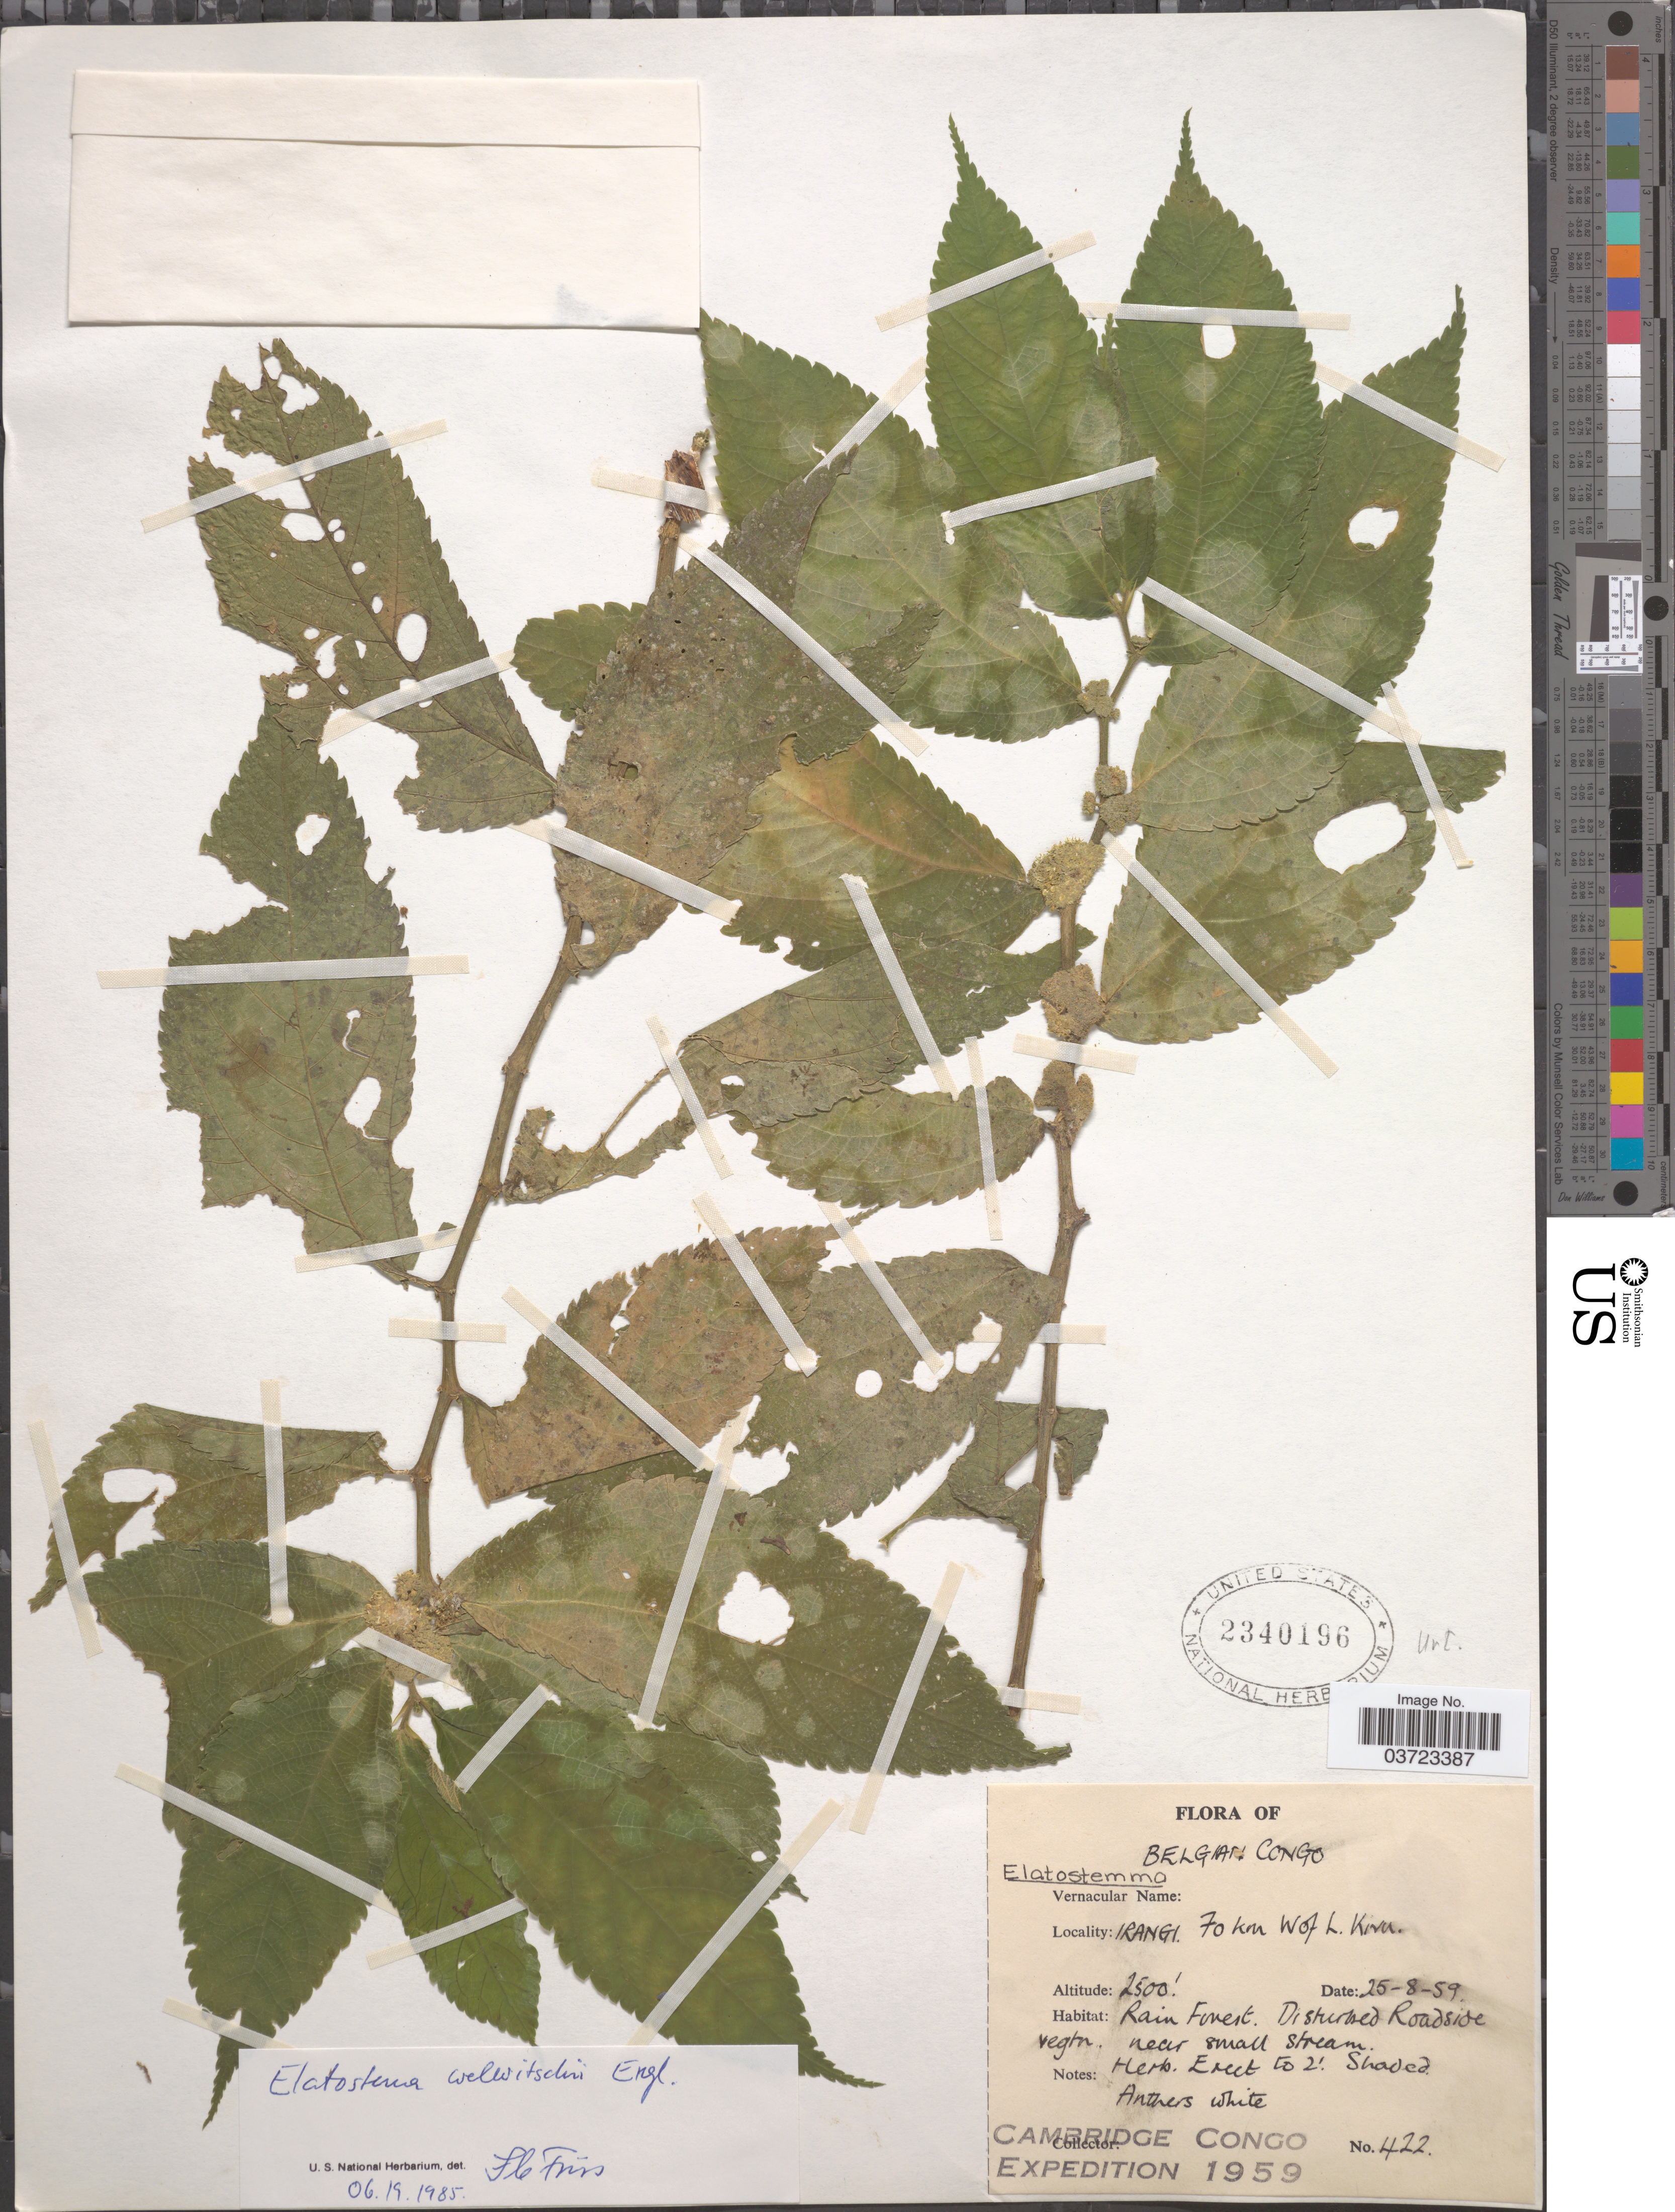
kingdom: Plantae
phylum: Tracheophyta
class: Magnoliopsida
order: Rosales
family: Urticaceae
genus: Elatostema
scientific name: Elatostema sp.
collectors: Cambridge Congo Expedition 1959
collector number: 422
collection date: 1959-08-25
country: Congo, Democratic Republic of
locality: Belgian Congo. Irangi. 70 km W of L. Kivu.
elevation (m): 762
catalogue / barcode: US 2340196